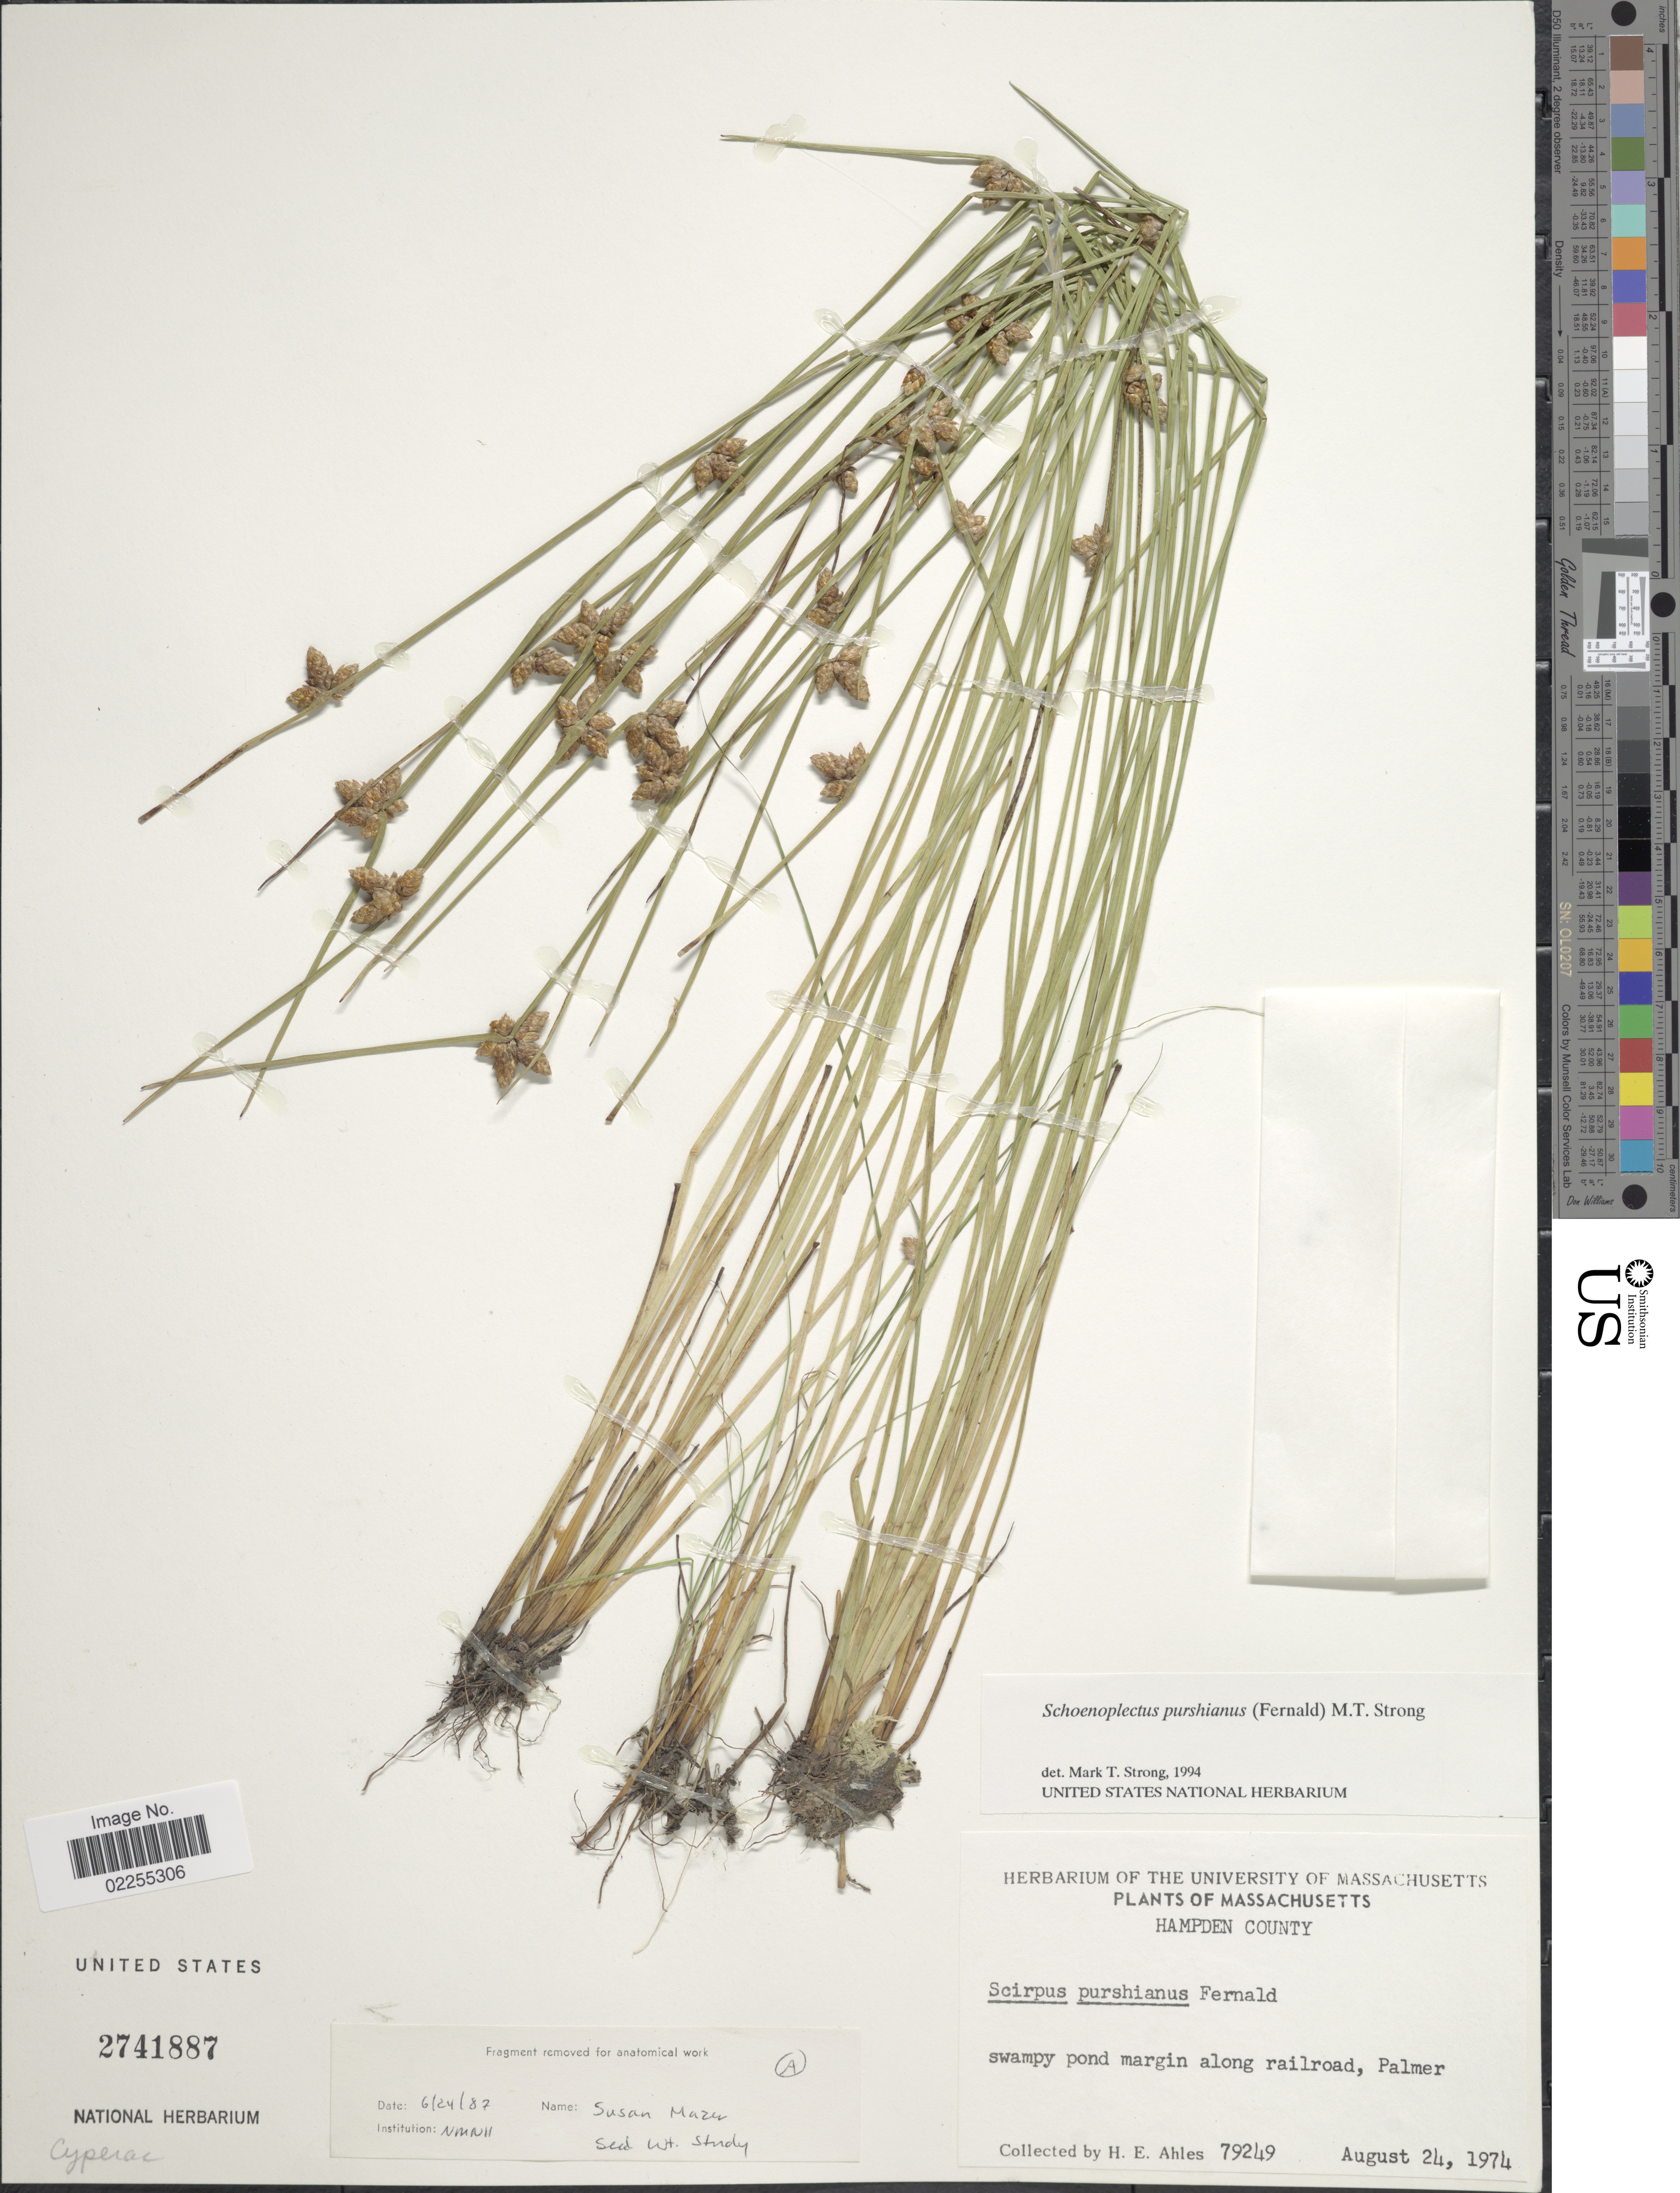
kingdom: Plantae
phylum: Tracheophyta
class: Liliopsida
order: Poales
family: Cyperaceae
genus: Schoenoplectus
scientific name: Schoenoplectus purshianus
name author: (Fernald) M.T. Strong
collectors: H. E. Ahles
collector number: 79249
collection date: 1974-08-24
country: United States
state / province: Massachusetts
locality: Hampden County. Swampy pond margin along railroad, Palmer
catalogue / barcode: US 2741887